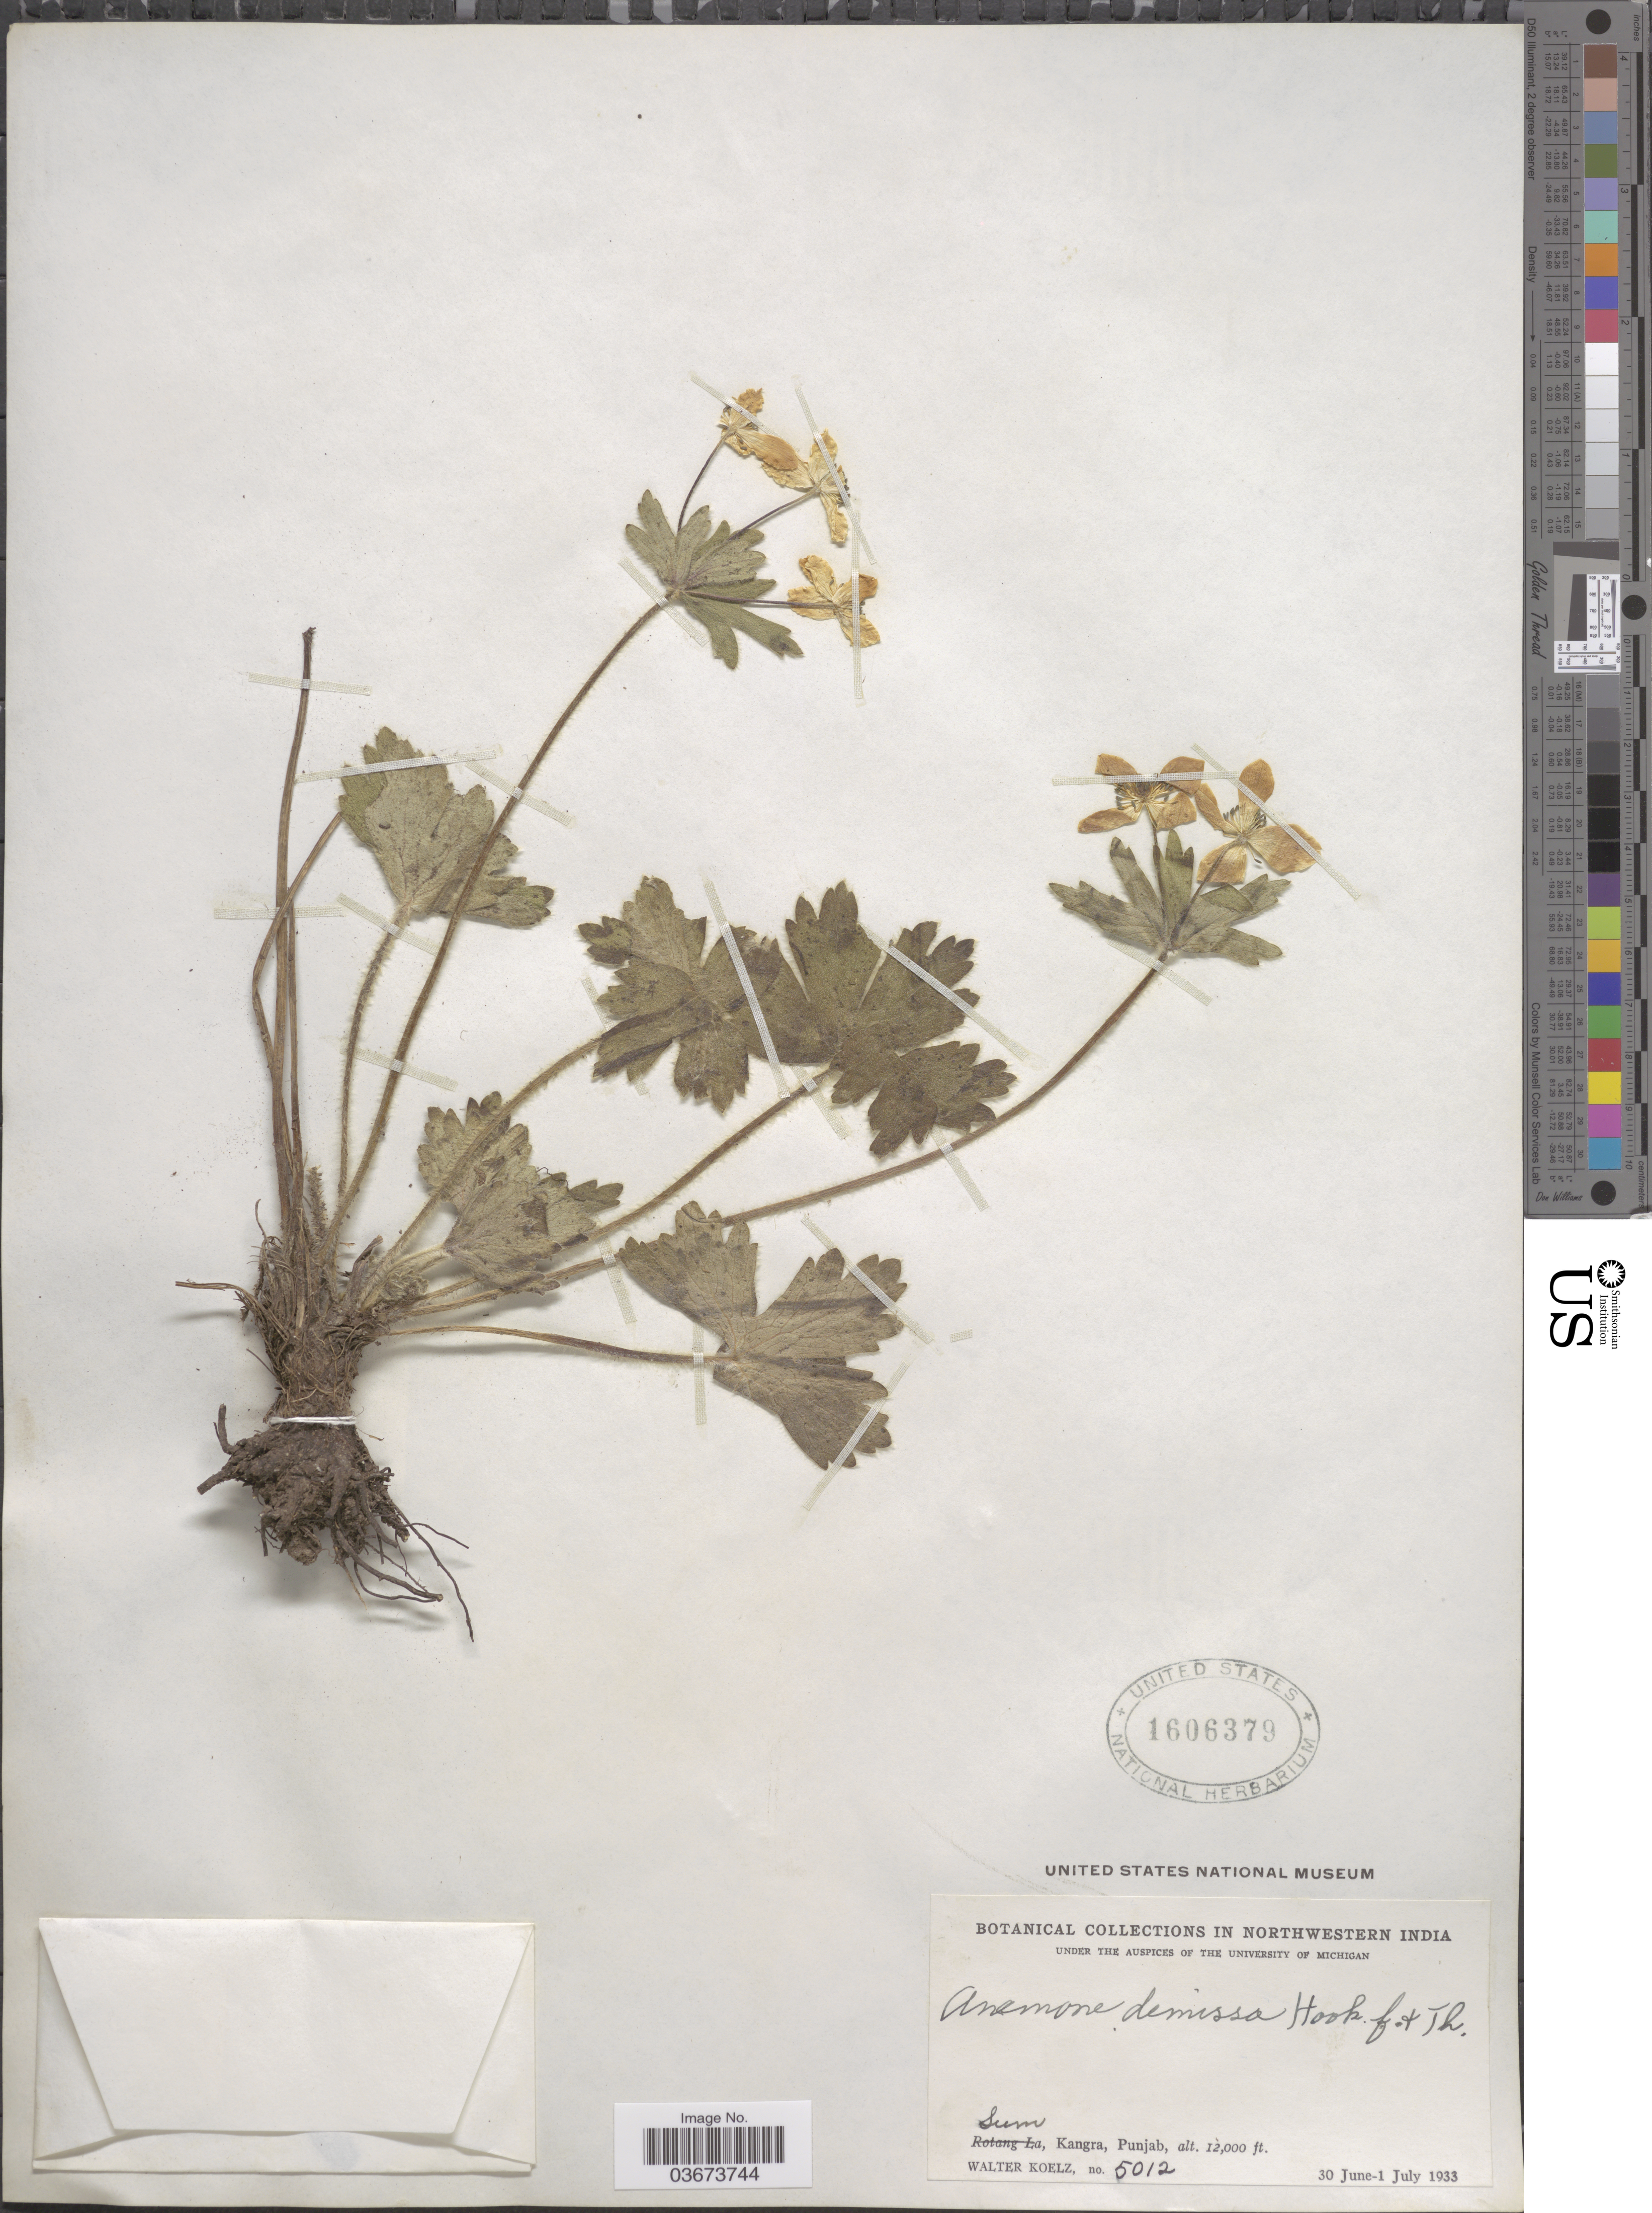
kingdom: Plantae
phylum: Tracheophyta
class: Magnoliopsida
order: Ranunculales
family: Ranunculaceae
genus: Anemone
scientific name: Anemone demissa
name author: (Thomson) Hook.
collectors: W. N. Koelz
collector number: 5012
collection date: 1933-06-30/1933-07-01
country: India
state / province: Punjab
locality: Northwestern India. Sum, Kangra.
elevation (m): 3658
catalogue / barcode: US 1606379